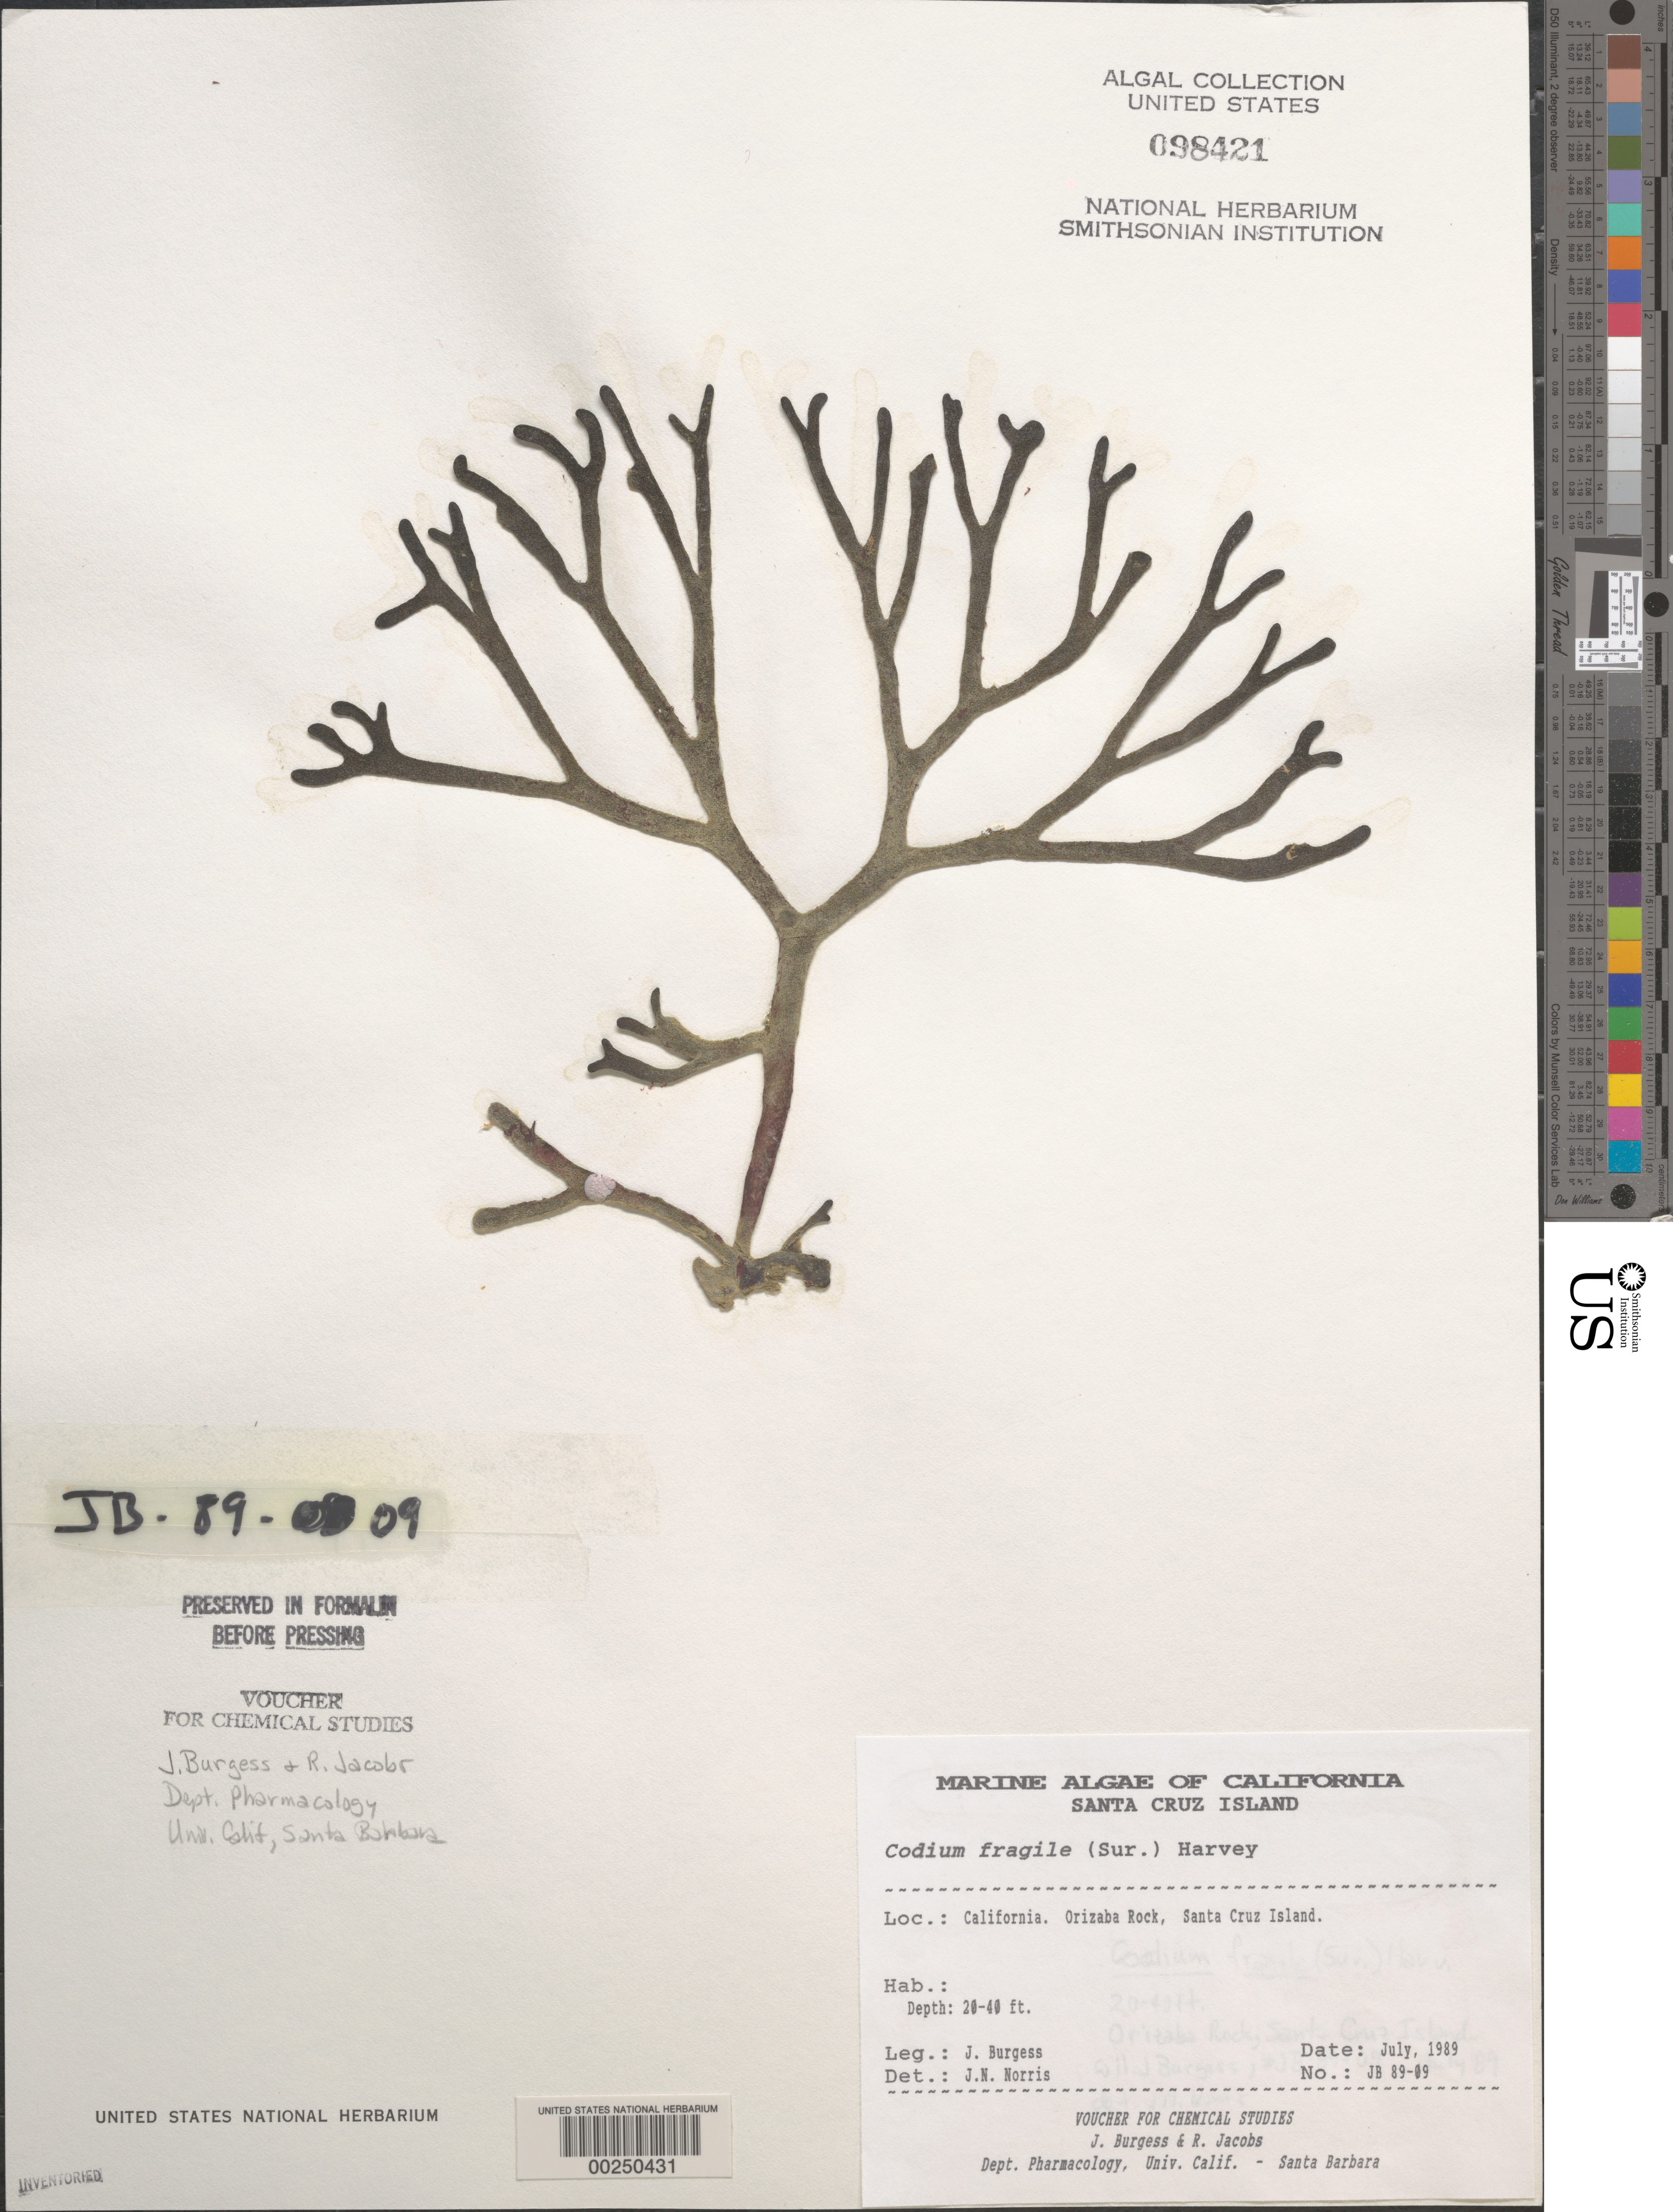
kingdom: Plantae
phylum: Chlorophyta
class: Ulvophyceae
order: Bryopsidales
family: Codiaceae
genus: Codium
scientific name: Codium fragile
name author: (Suringar) P. Hariot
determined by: Norris, James N.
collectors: J. Burgess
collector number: JB 89-09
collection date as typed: Jul 1989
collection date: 1989-07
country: United States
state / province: California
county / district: Santa Barbara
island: Santa Cruz Island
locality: Orizaba Rock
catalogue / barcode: US 98421